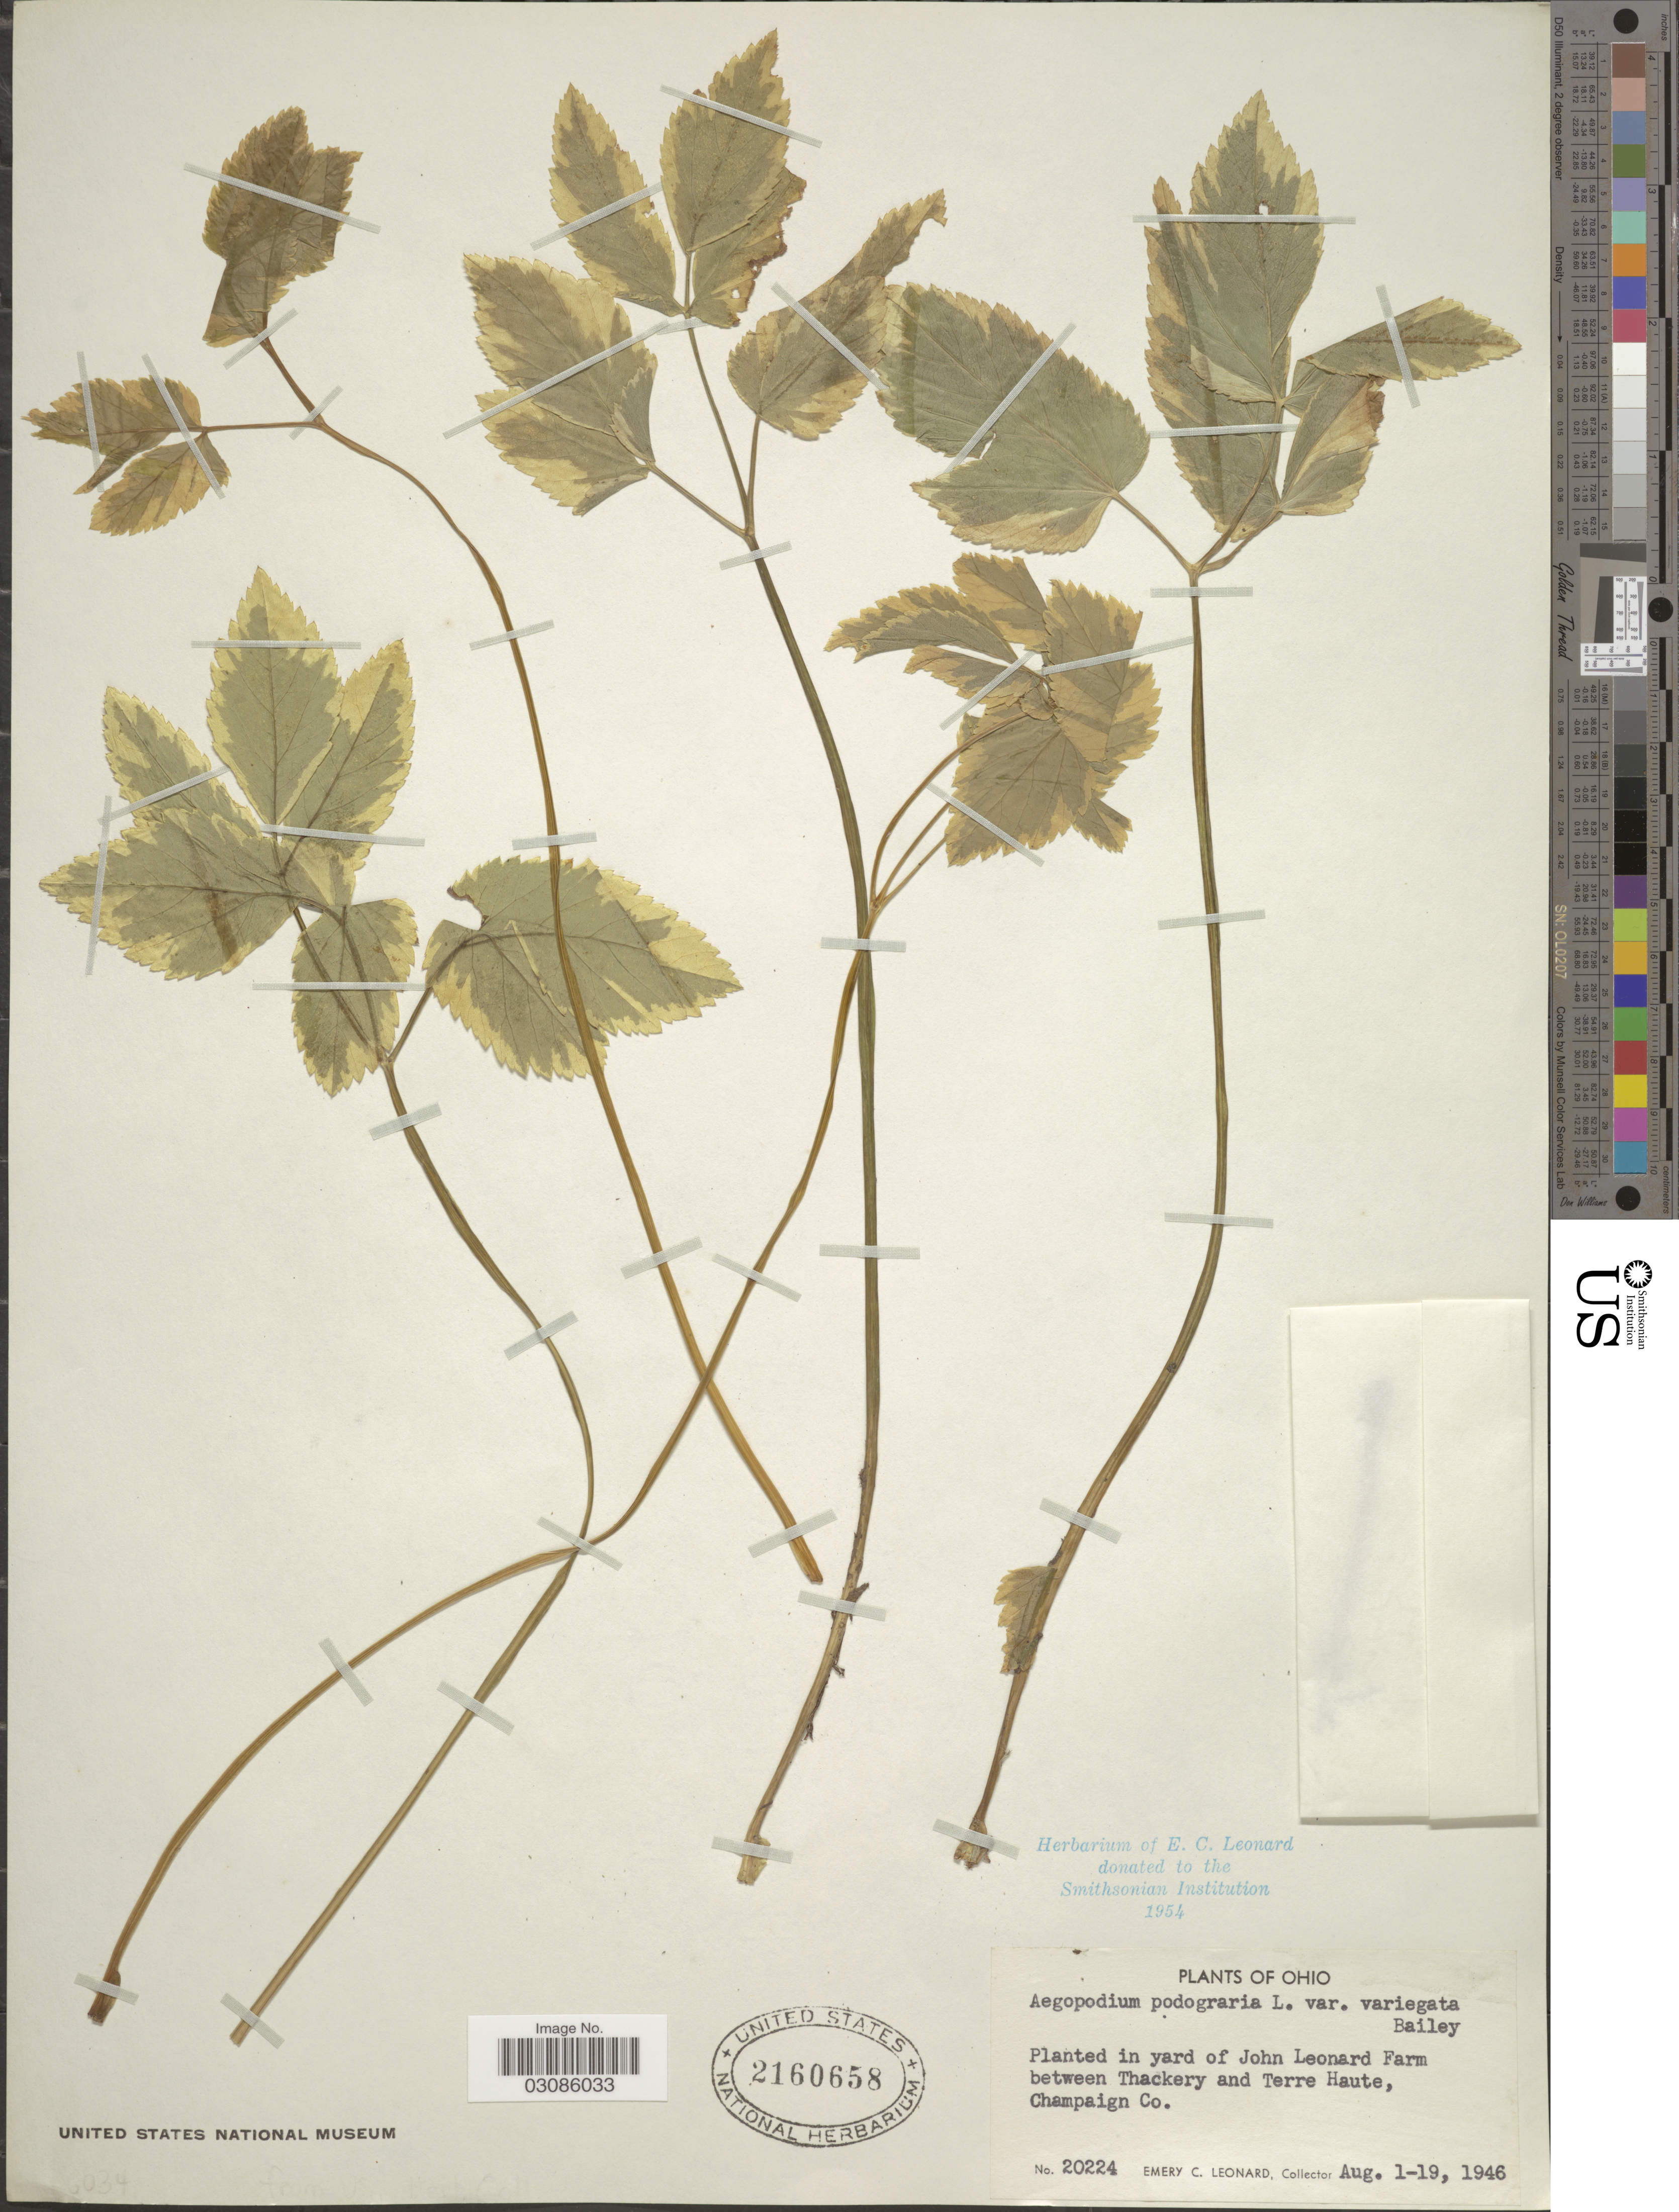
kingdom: Plantae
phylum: Tracheophyta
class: Magnoliopsida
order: Apiales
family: Apiaceae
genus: Aegopodium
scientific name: Aegopodium podagraria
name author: L.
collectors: E. C. Leonard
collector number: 20224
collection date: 1946-08-01/1946-08-19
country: United States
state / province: Ohio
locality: Planted in yard of John Leonard Farm between Thackery and Terre Haute, Champaign Co.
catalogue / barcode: US 2160658